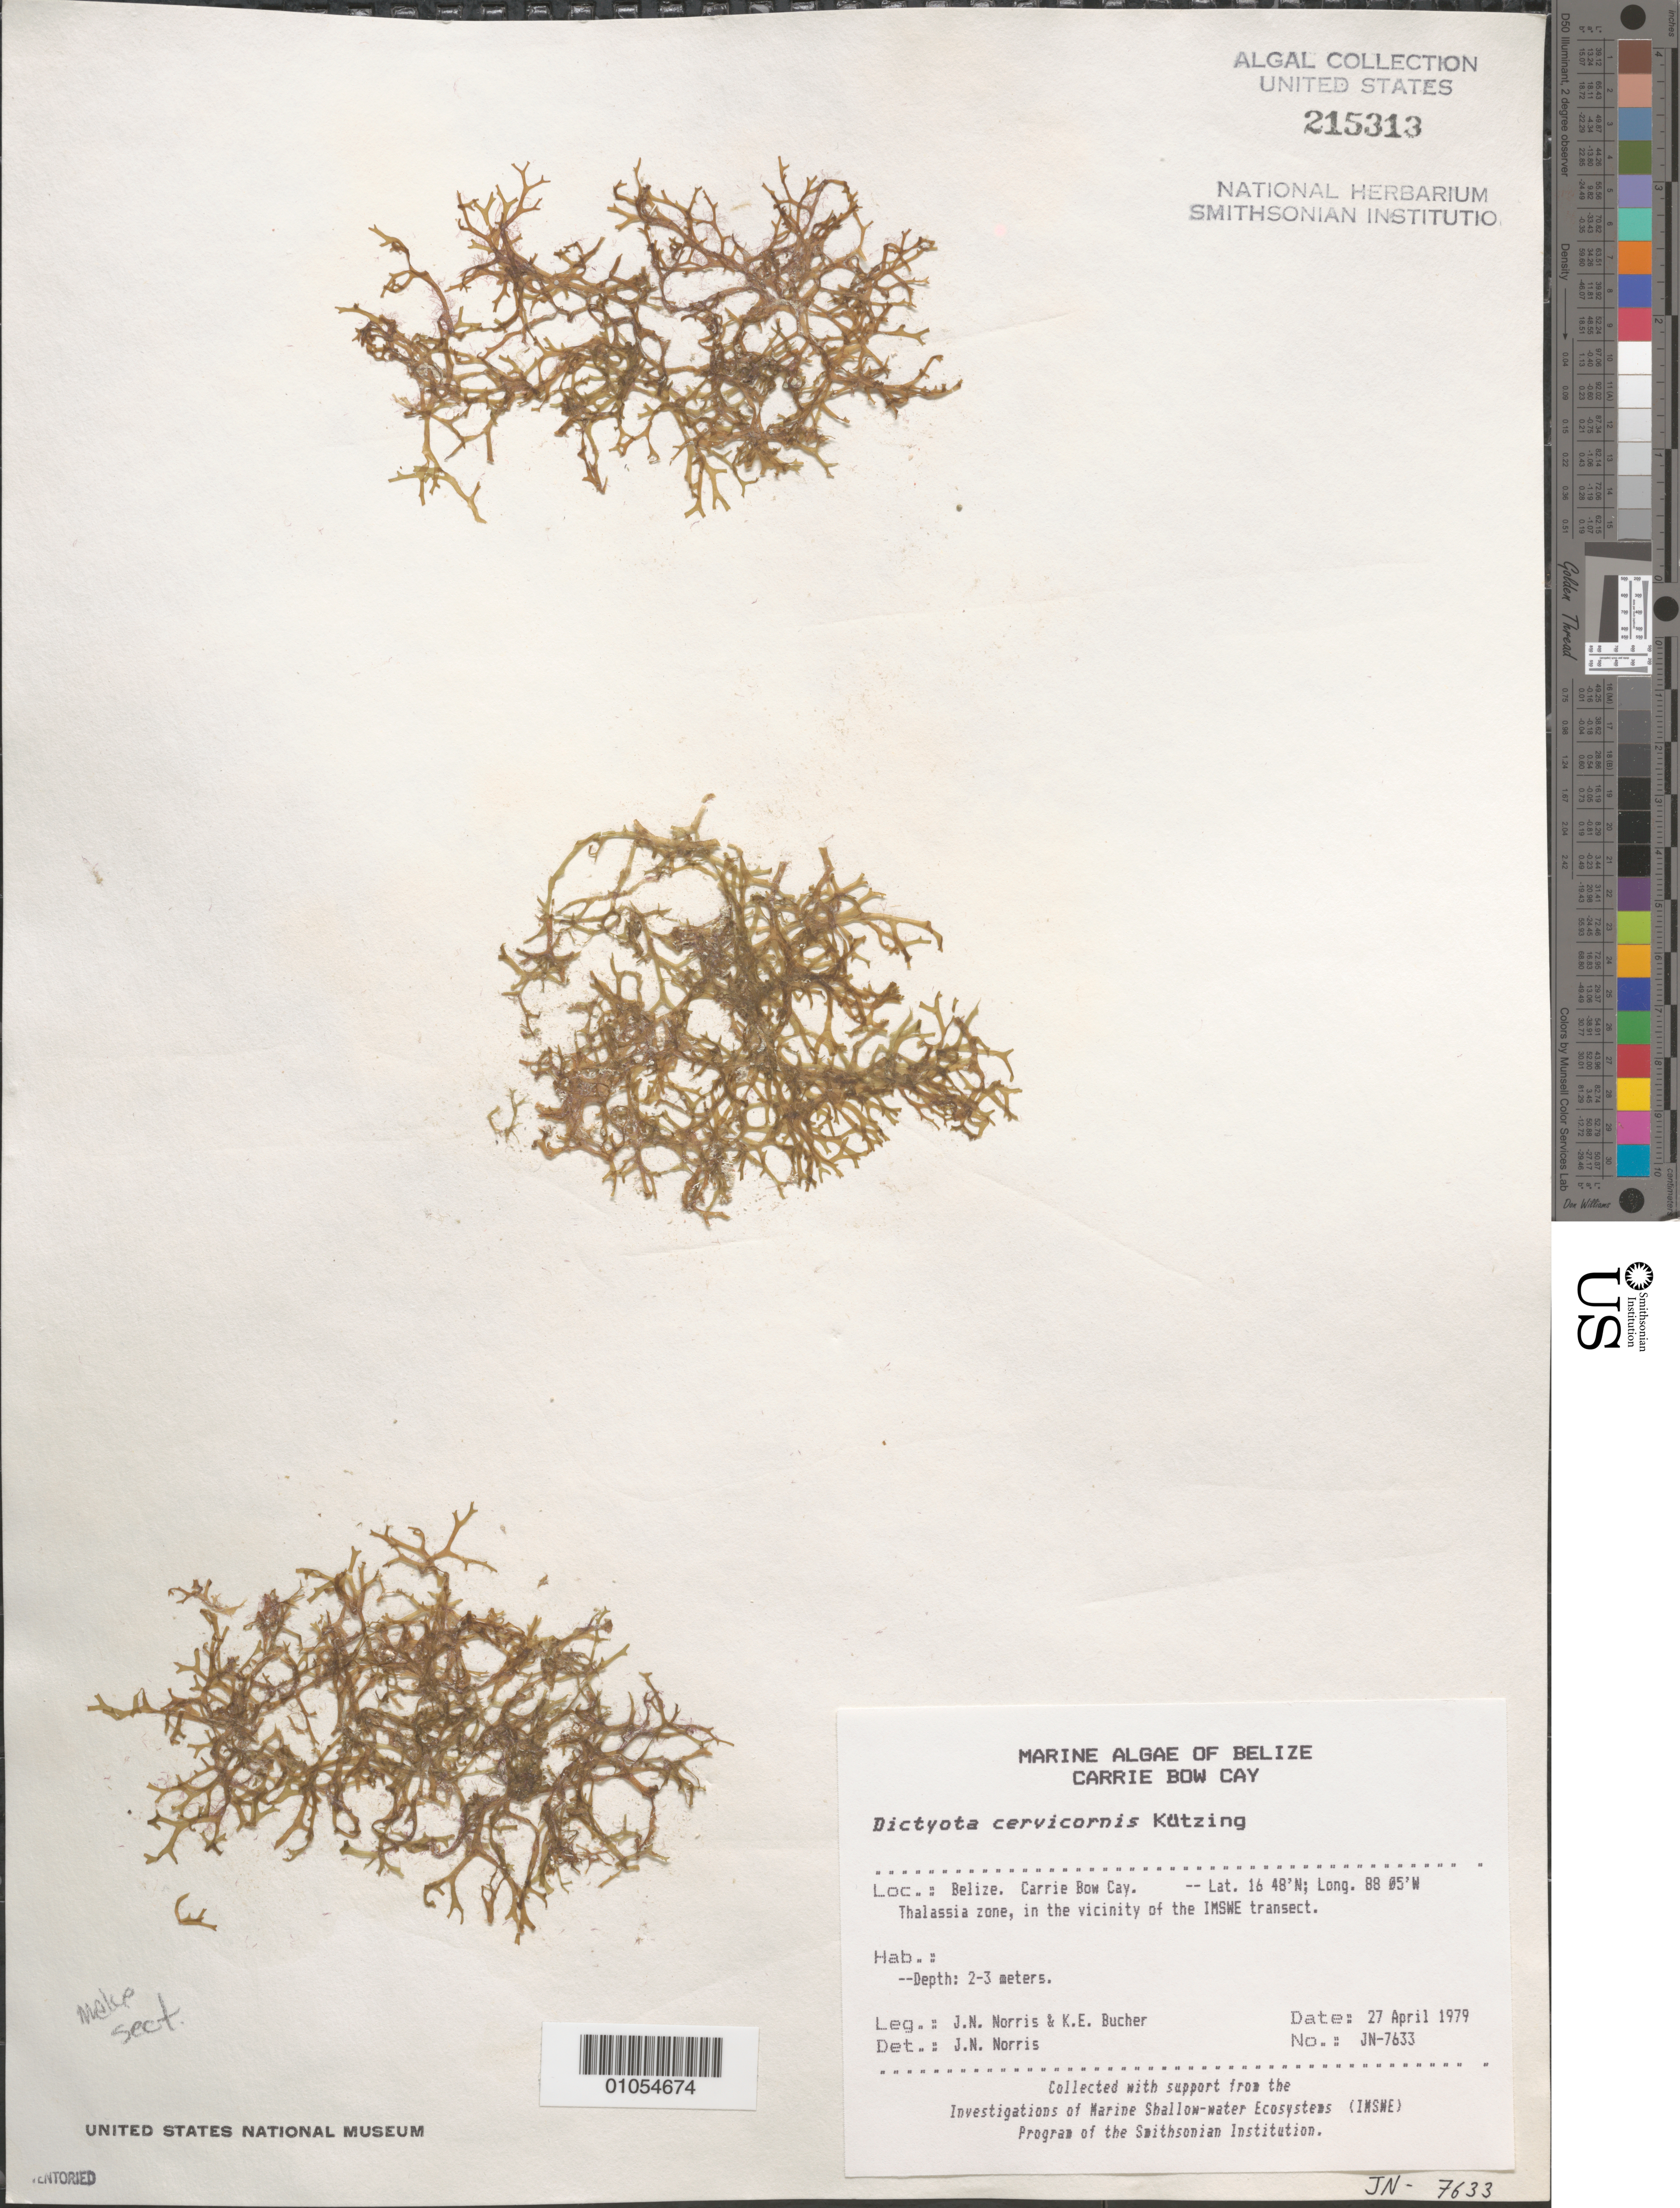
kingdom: Chromista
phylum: Ochrophyta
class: Phaeophyceae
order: Dictyotales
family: Dictyotaceae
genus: Dictyota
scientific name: Dictyota cervicornis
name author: Kütz.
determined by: Norris, James N.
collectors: J. N. Norris & K. E. Bucher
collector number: JN-7633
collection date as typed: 27 Apr 1979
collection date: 1979-04-27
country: Belize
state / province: Stann Creek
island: Carrie Bow Cay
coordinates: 16 48'N, 88 05'W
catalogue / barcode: US 215313